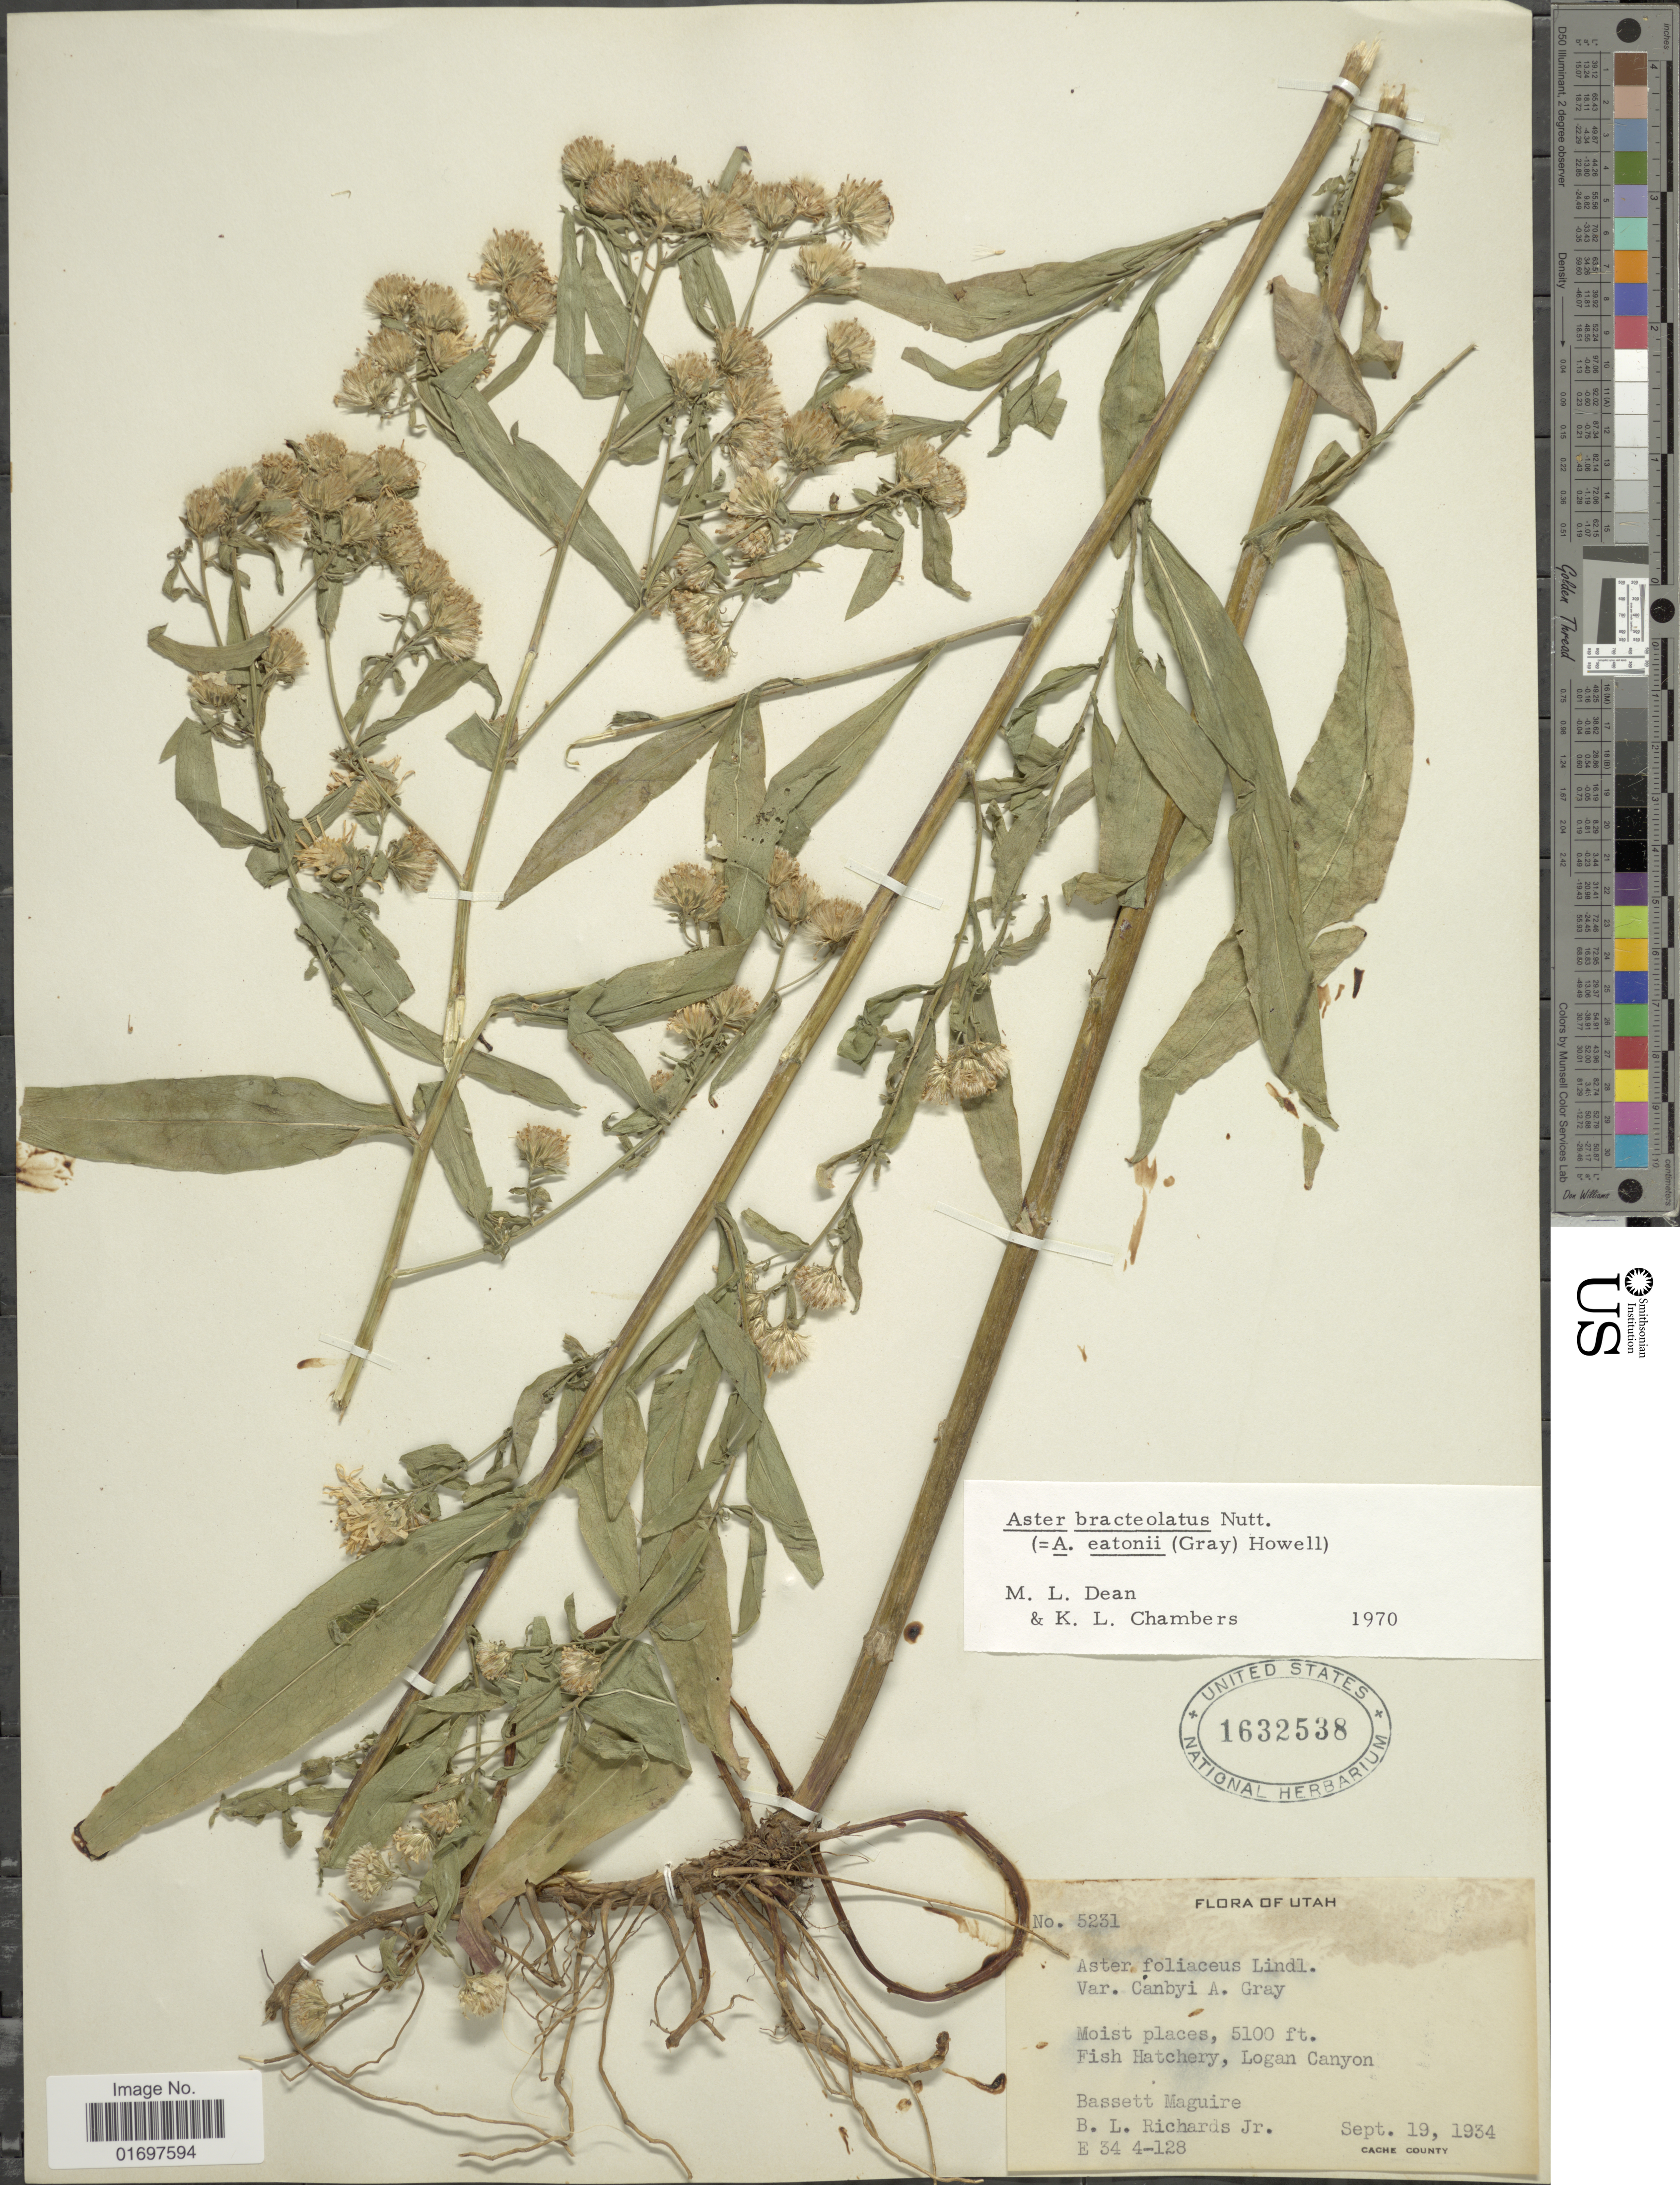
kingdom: Plantae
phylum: Tracheophyta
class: Magnoliopsida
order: Asterales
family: Asteraceae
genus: Symphyotrichum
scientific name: Symphyotrichum bracteolatum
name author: (Nutt.) G.L. Nesom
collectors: B. Maguire & B. Richards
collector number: E34 4-128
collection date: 1934-09-19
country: United States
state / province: Utah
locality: Utah, Fish Hatchery, Logan Canyon.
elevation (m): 1554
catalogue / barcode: US 1632538